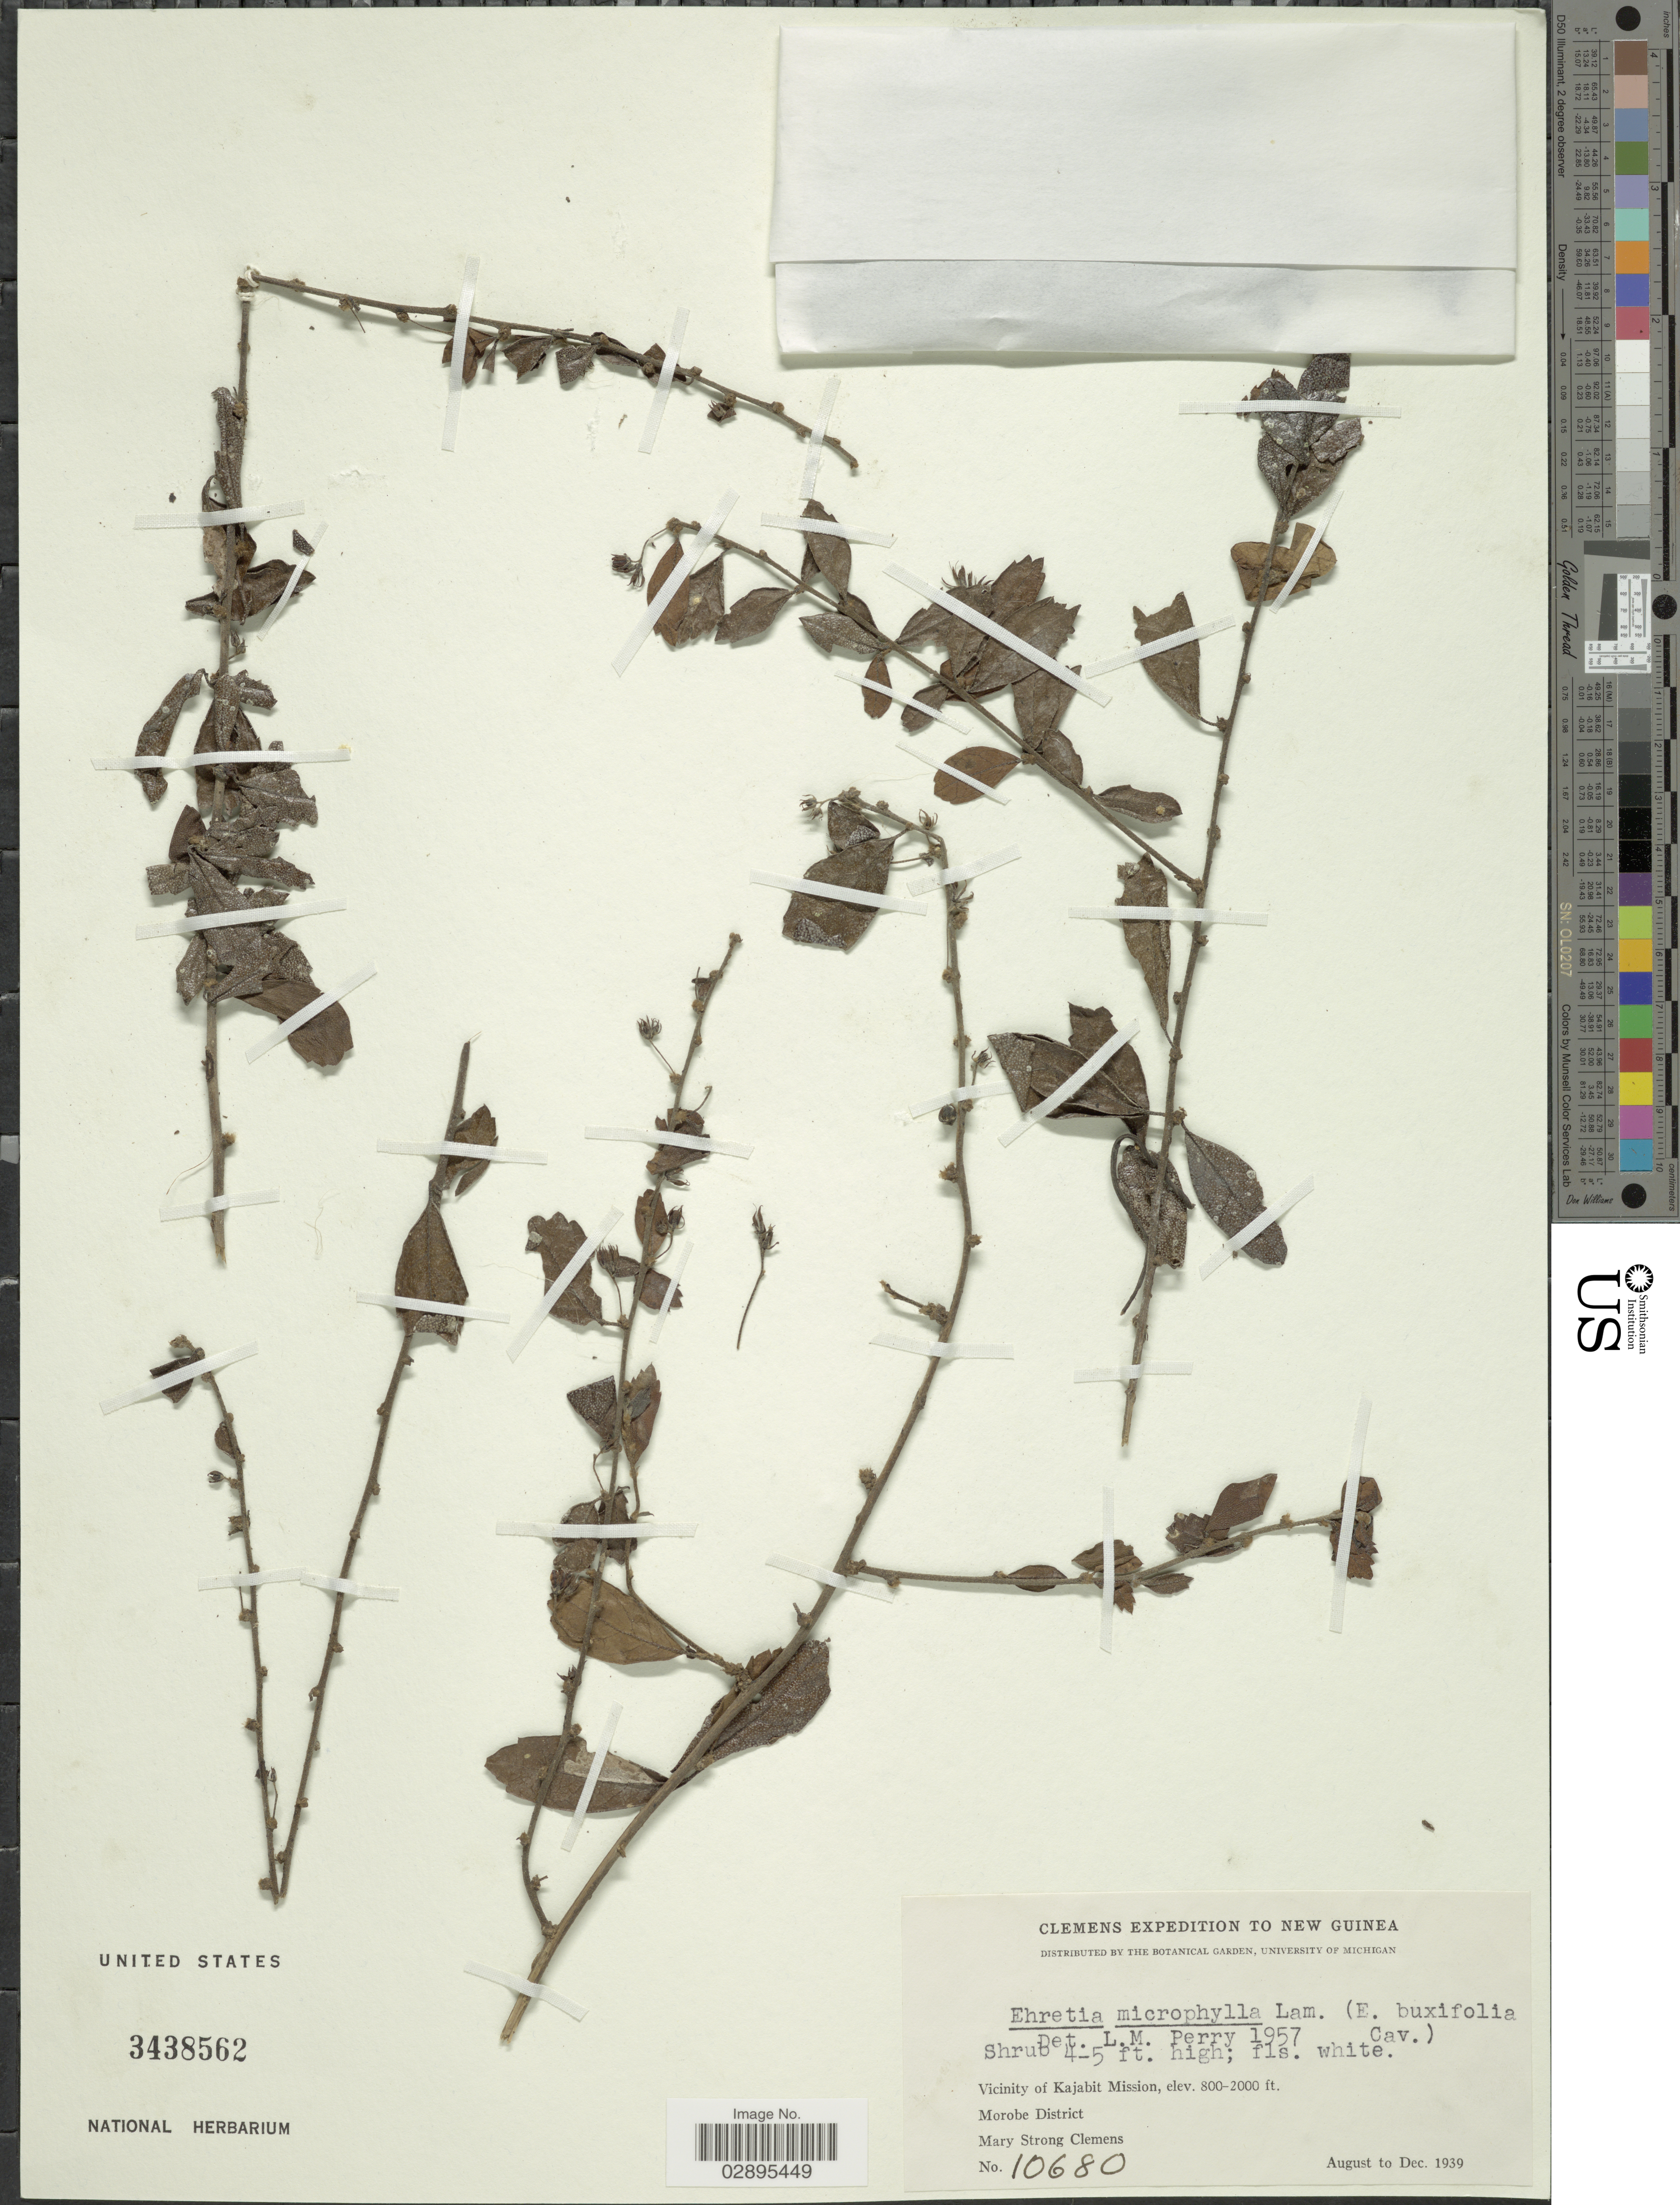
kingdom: Plantae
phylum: Tracheophyta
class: Magnoliopsida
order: Boraginales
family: Ehretiaceae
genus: Ehretia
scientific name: Ehretia microphylla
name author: Lam.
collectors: M. S. Clemens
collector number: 10680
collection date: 1939-08/1939-12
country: Papua New Guinea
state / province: Morobe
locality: New Guinea. Vicinity of Kajabit Mission. Morobe District.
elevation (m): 244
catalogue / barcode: US 3438562